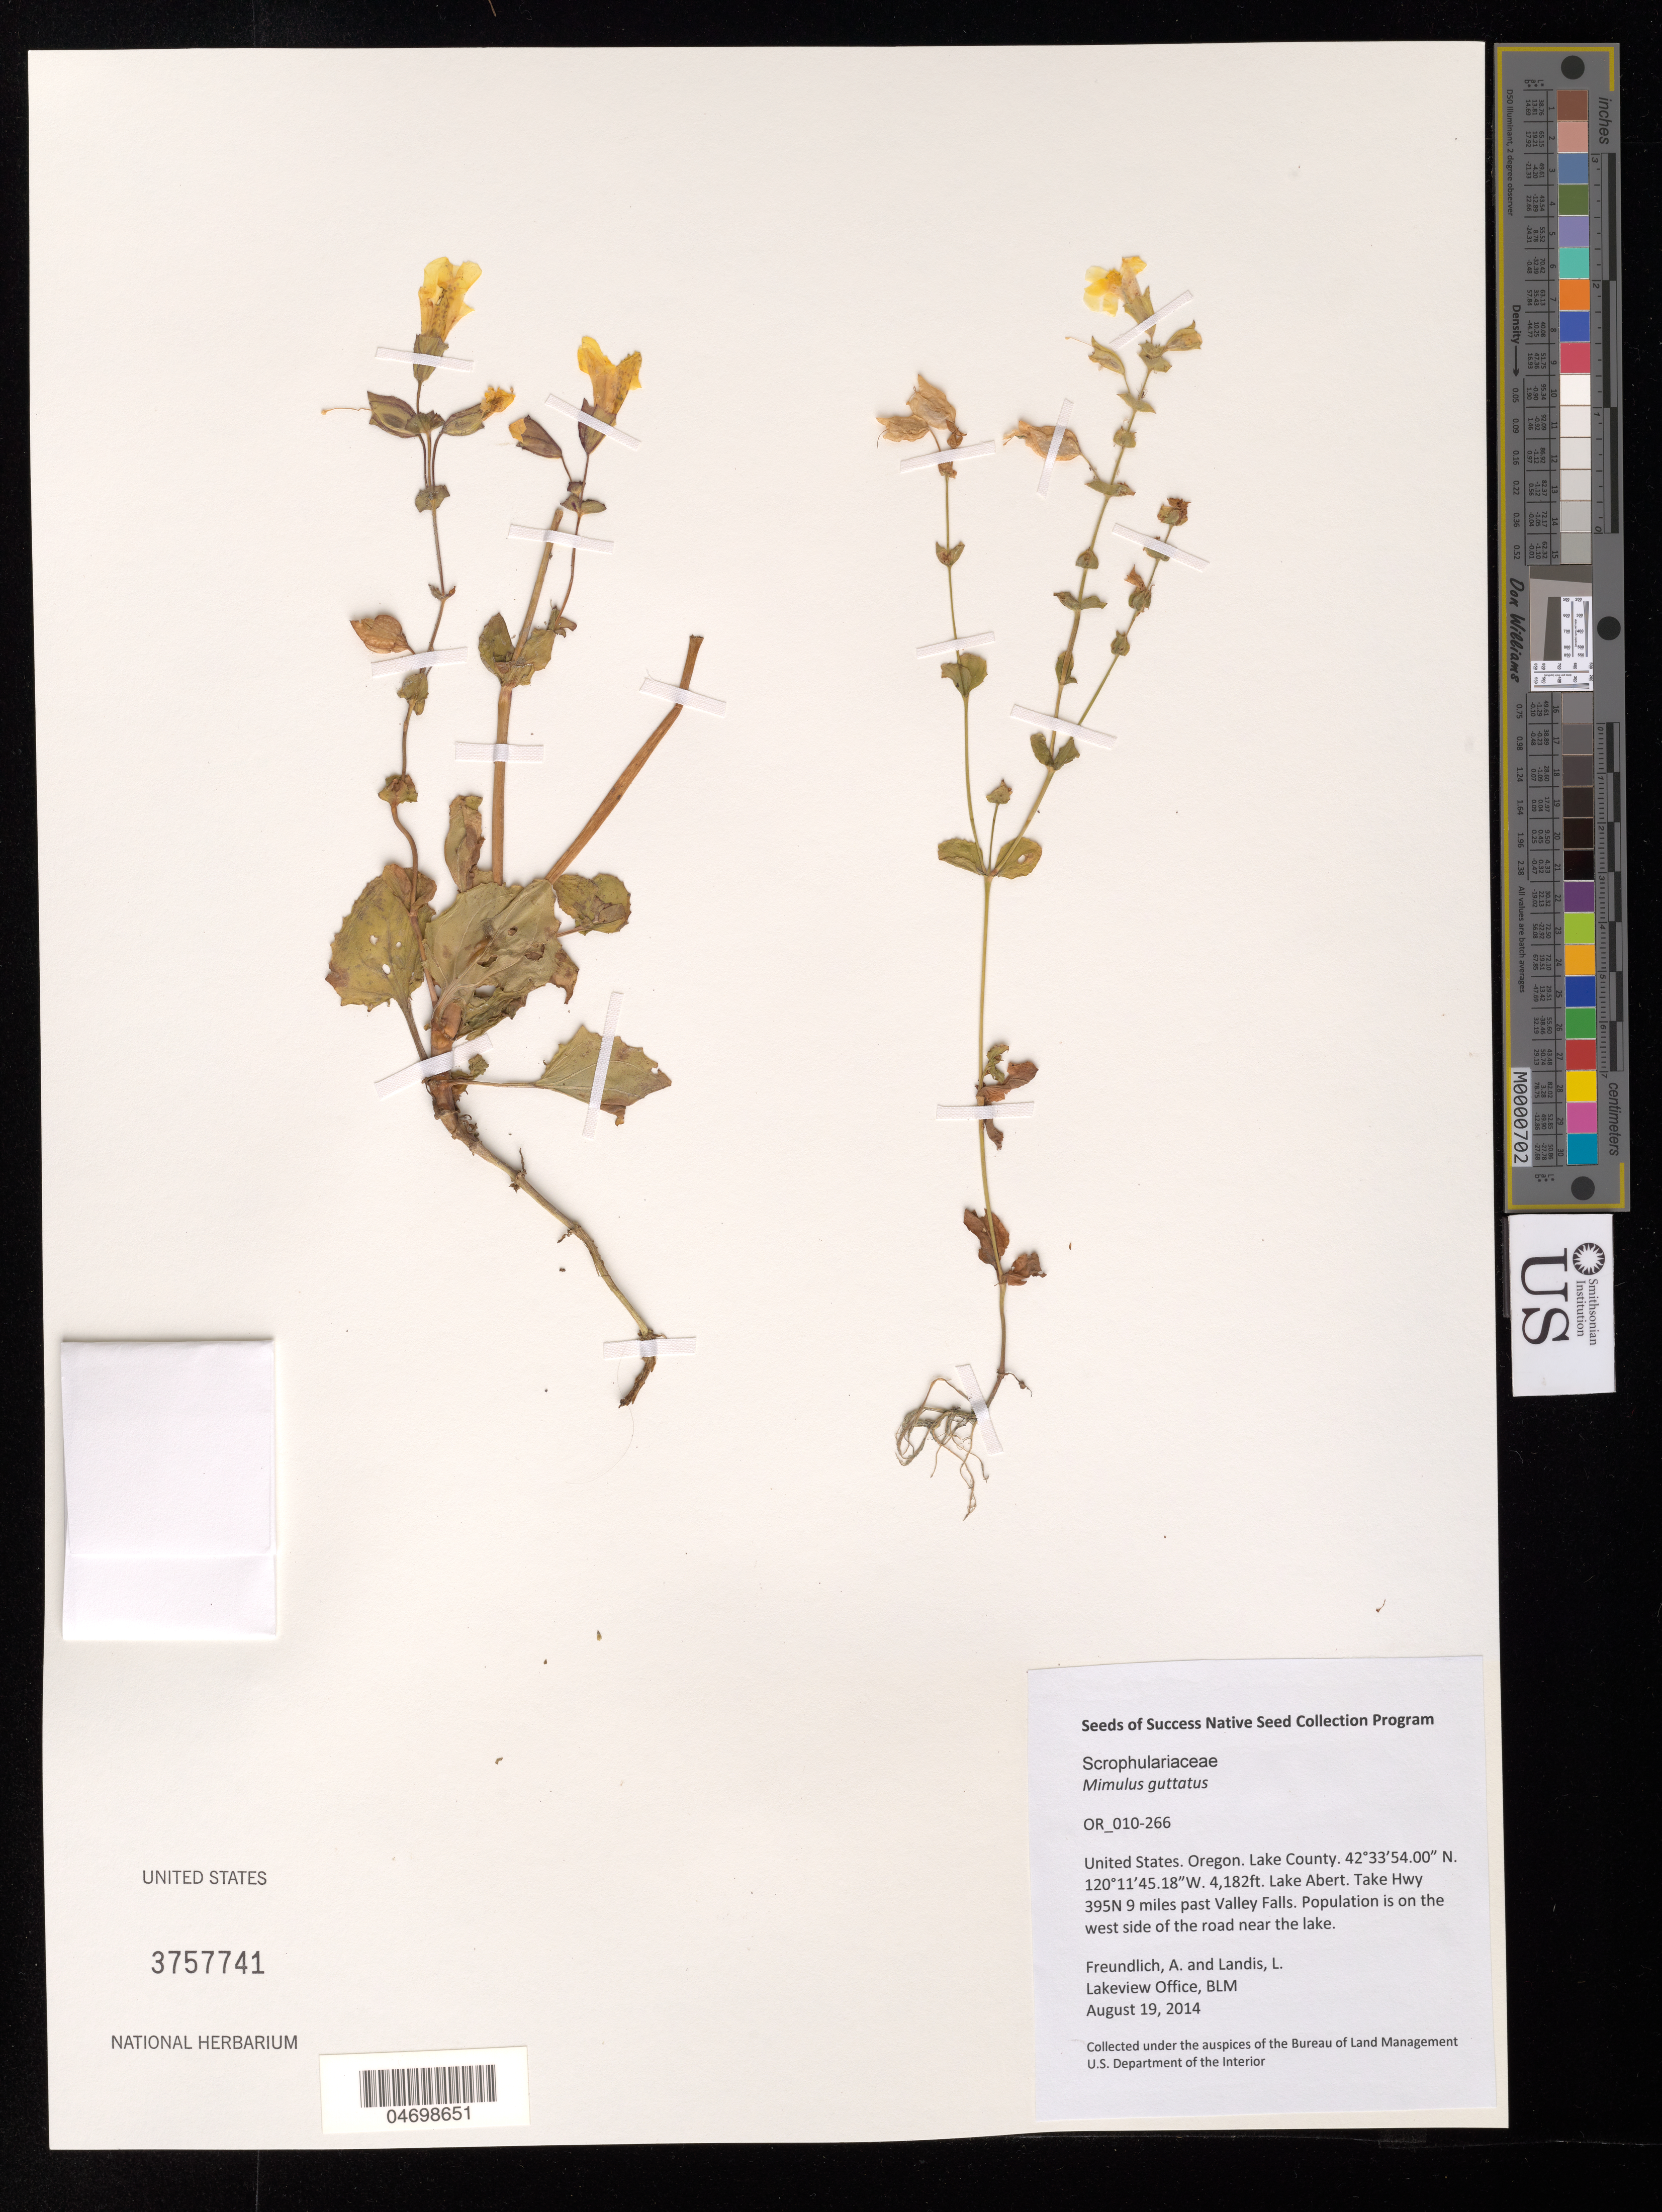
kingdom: Plantae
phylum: Tracheophyta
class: Magnoliopsida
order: Lamiales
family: Phrymaceae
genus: Mimulus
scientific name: Mimulus guttatus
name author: DC.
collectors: A. Freundlich & L. Landis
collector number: OR-010-266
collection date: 2014-08-19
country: United States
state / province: Oregon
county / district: Lake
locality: Lake Abert., Hwy 395N 9 mi. past Valley Falls.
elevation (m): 1275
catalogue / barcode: US 3757741